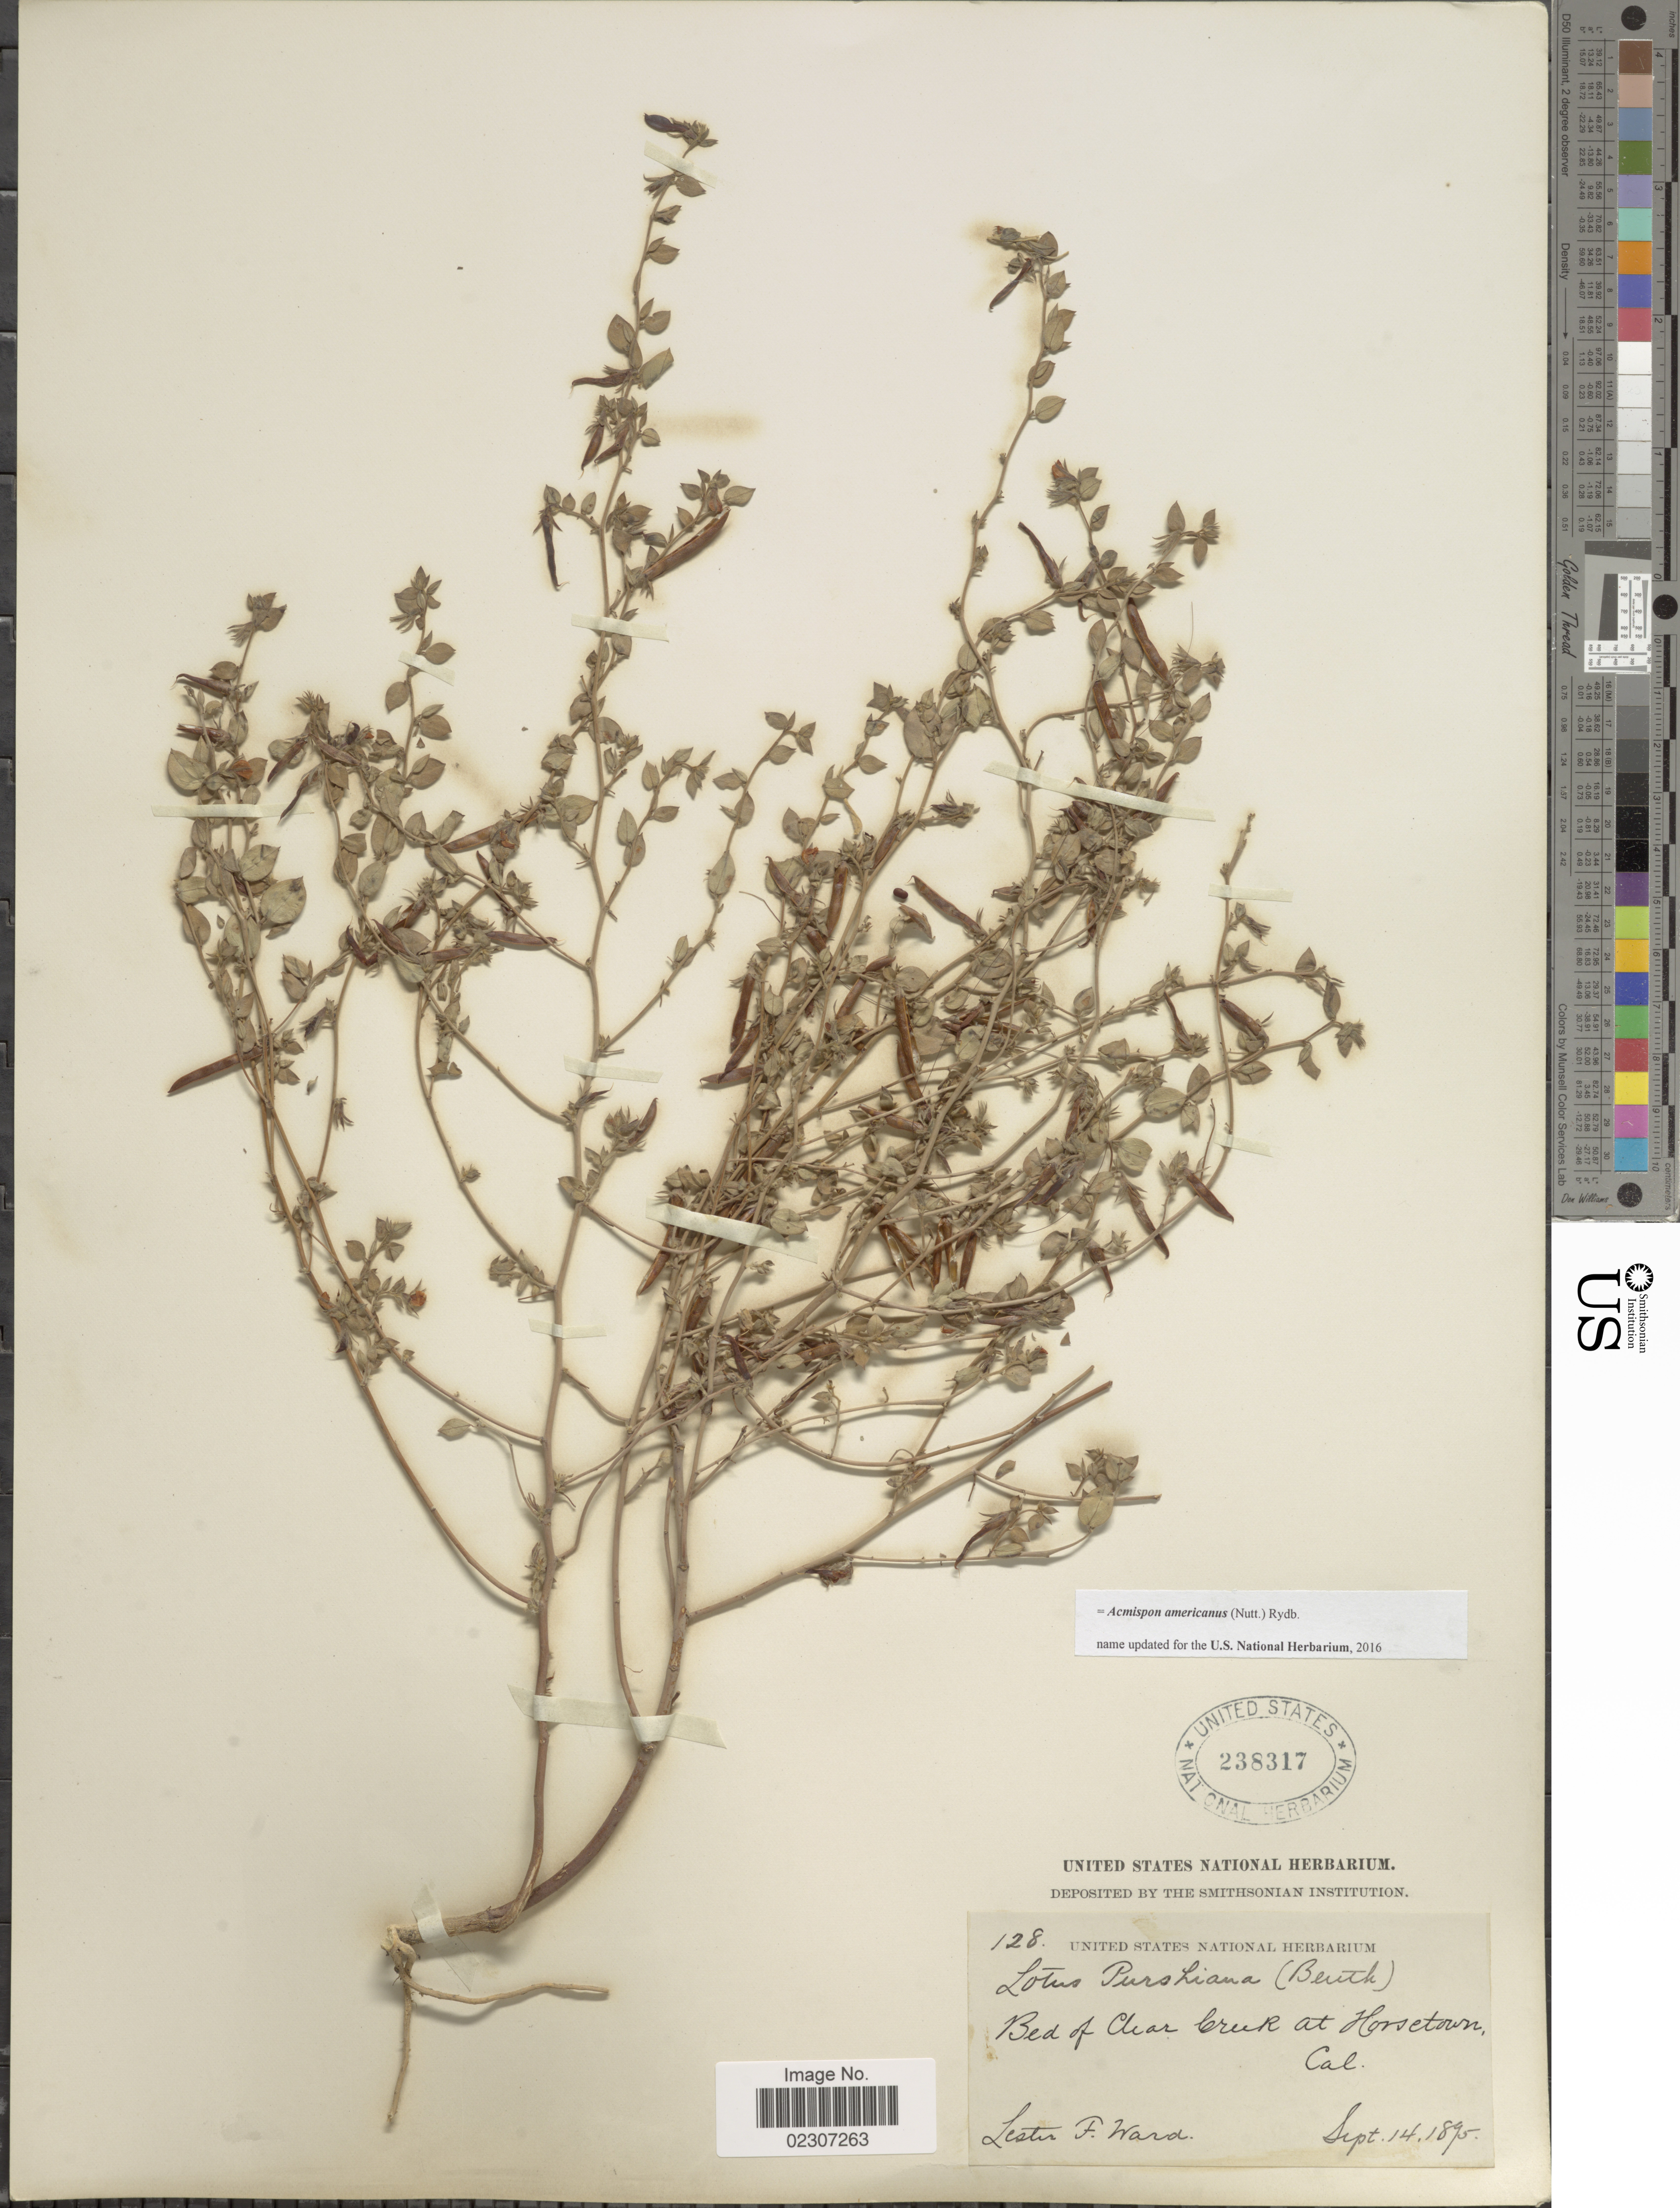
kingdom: Plantae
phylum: Tracheophyta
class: Magnoliopsida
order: Fabales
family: Fabaceae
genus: Acmispon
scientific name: Acmispon americanus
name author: (Nutt.) Rydb.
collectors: L. F. Ward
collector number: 128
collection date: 1895-09-14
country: United States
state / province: California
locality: Bed of Clear Creek at Horsetown, Cal.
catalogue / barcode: US 238317